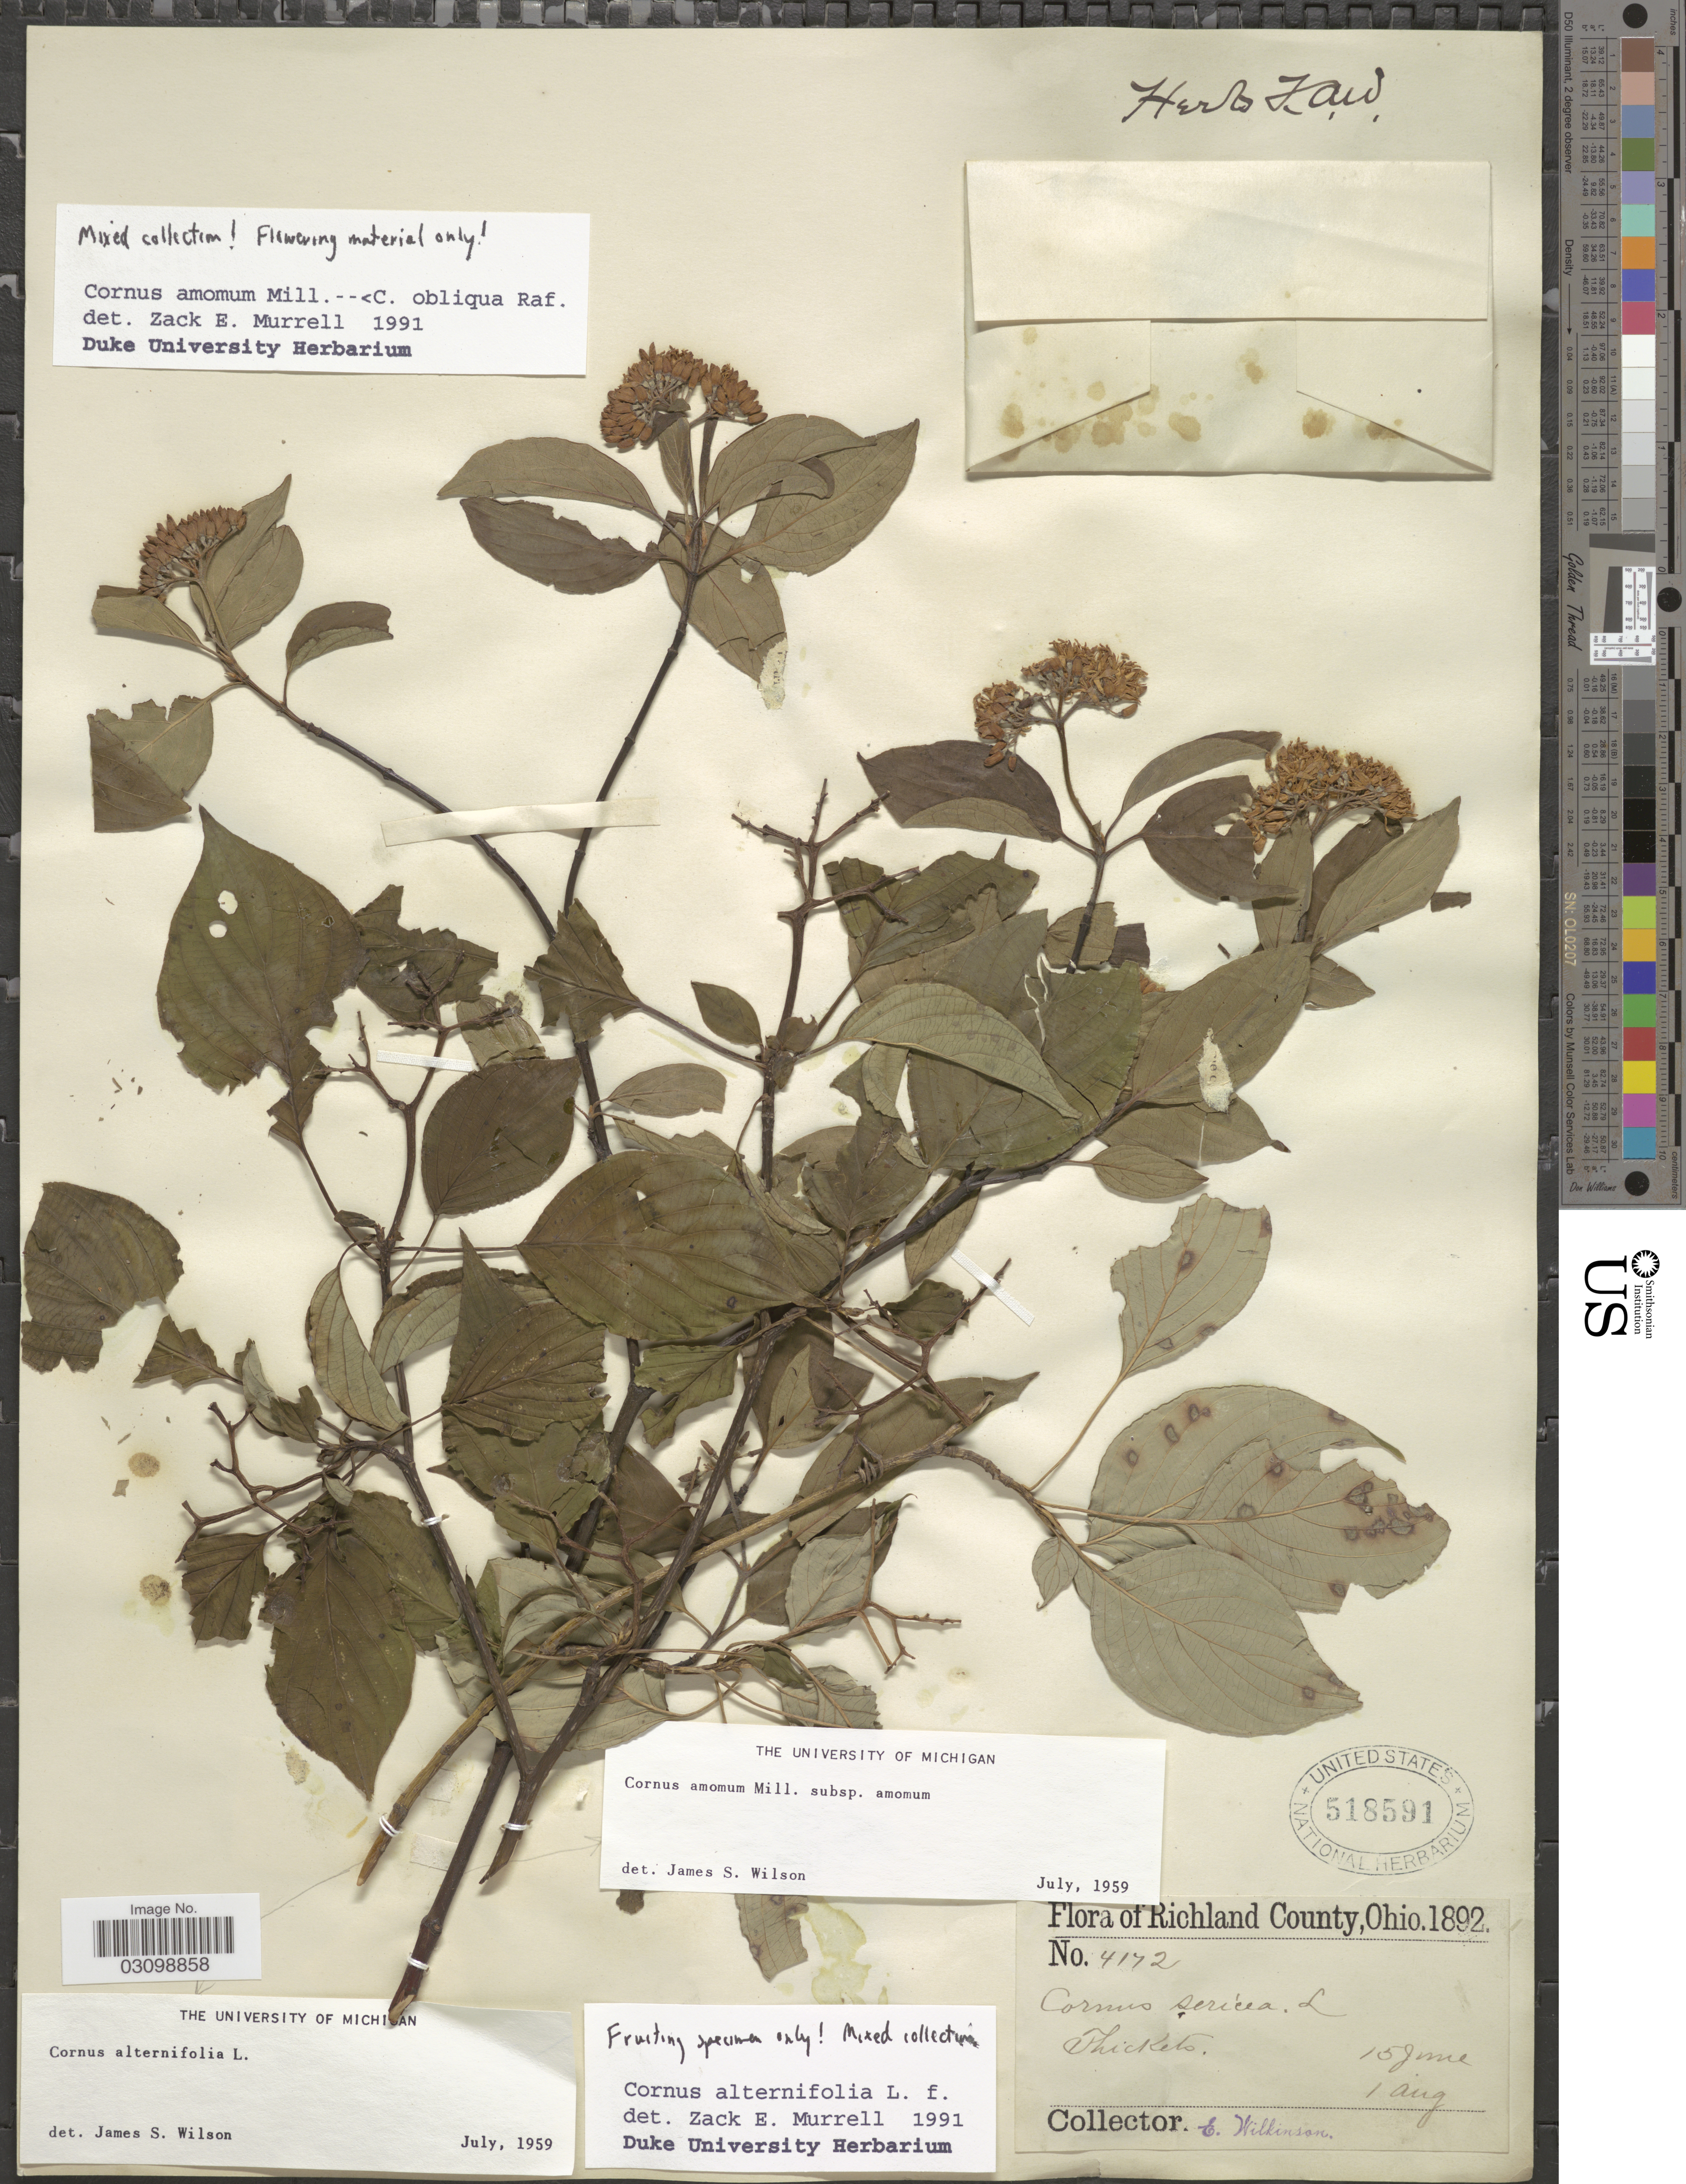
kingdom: Plantae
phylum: Tracheophyta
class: Magnoliopsida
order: Cornales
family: Cornaceae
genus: Cornus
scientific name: Cornus amomum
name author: Mill.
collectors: E. Wilkinson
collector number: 4172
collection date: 1892-06-15/1892-08-01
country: United States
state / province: Ohio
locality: Richland County.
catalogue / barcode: US 518591